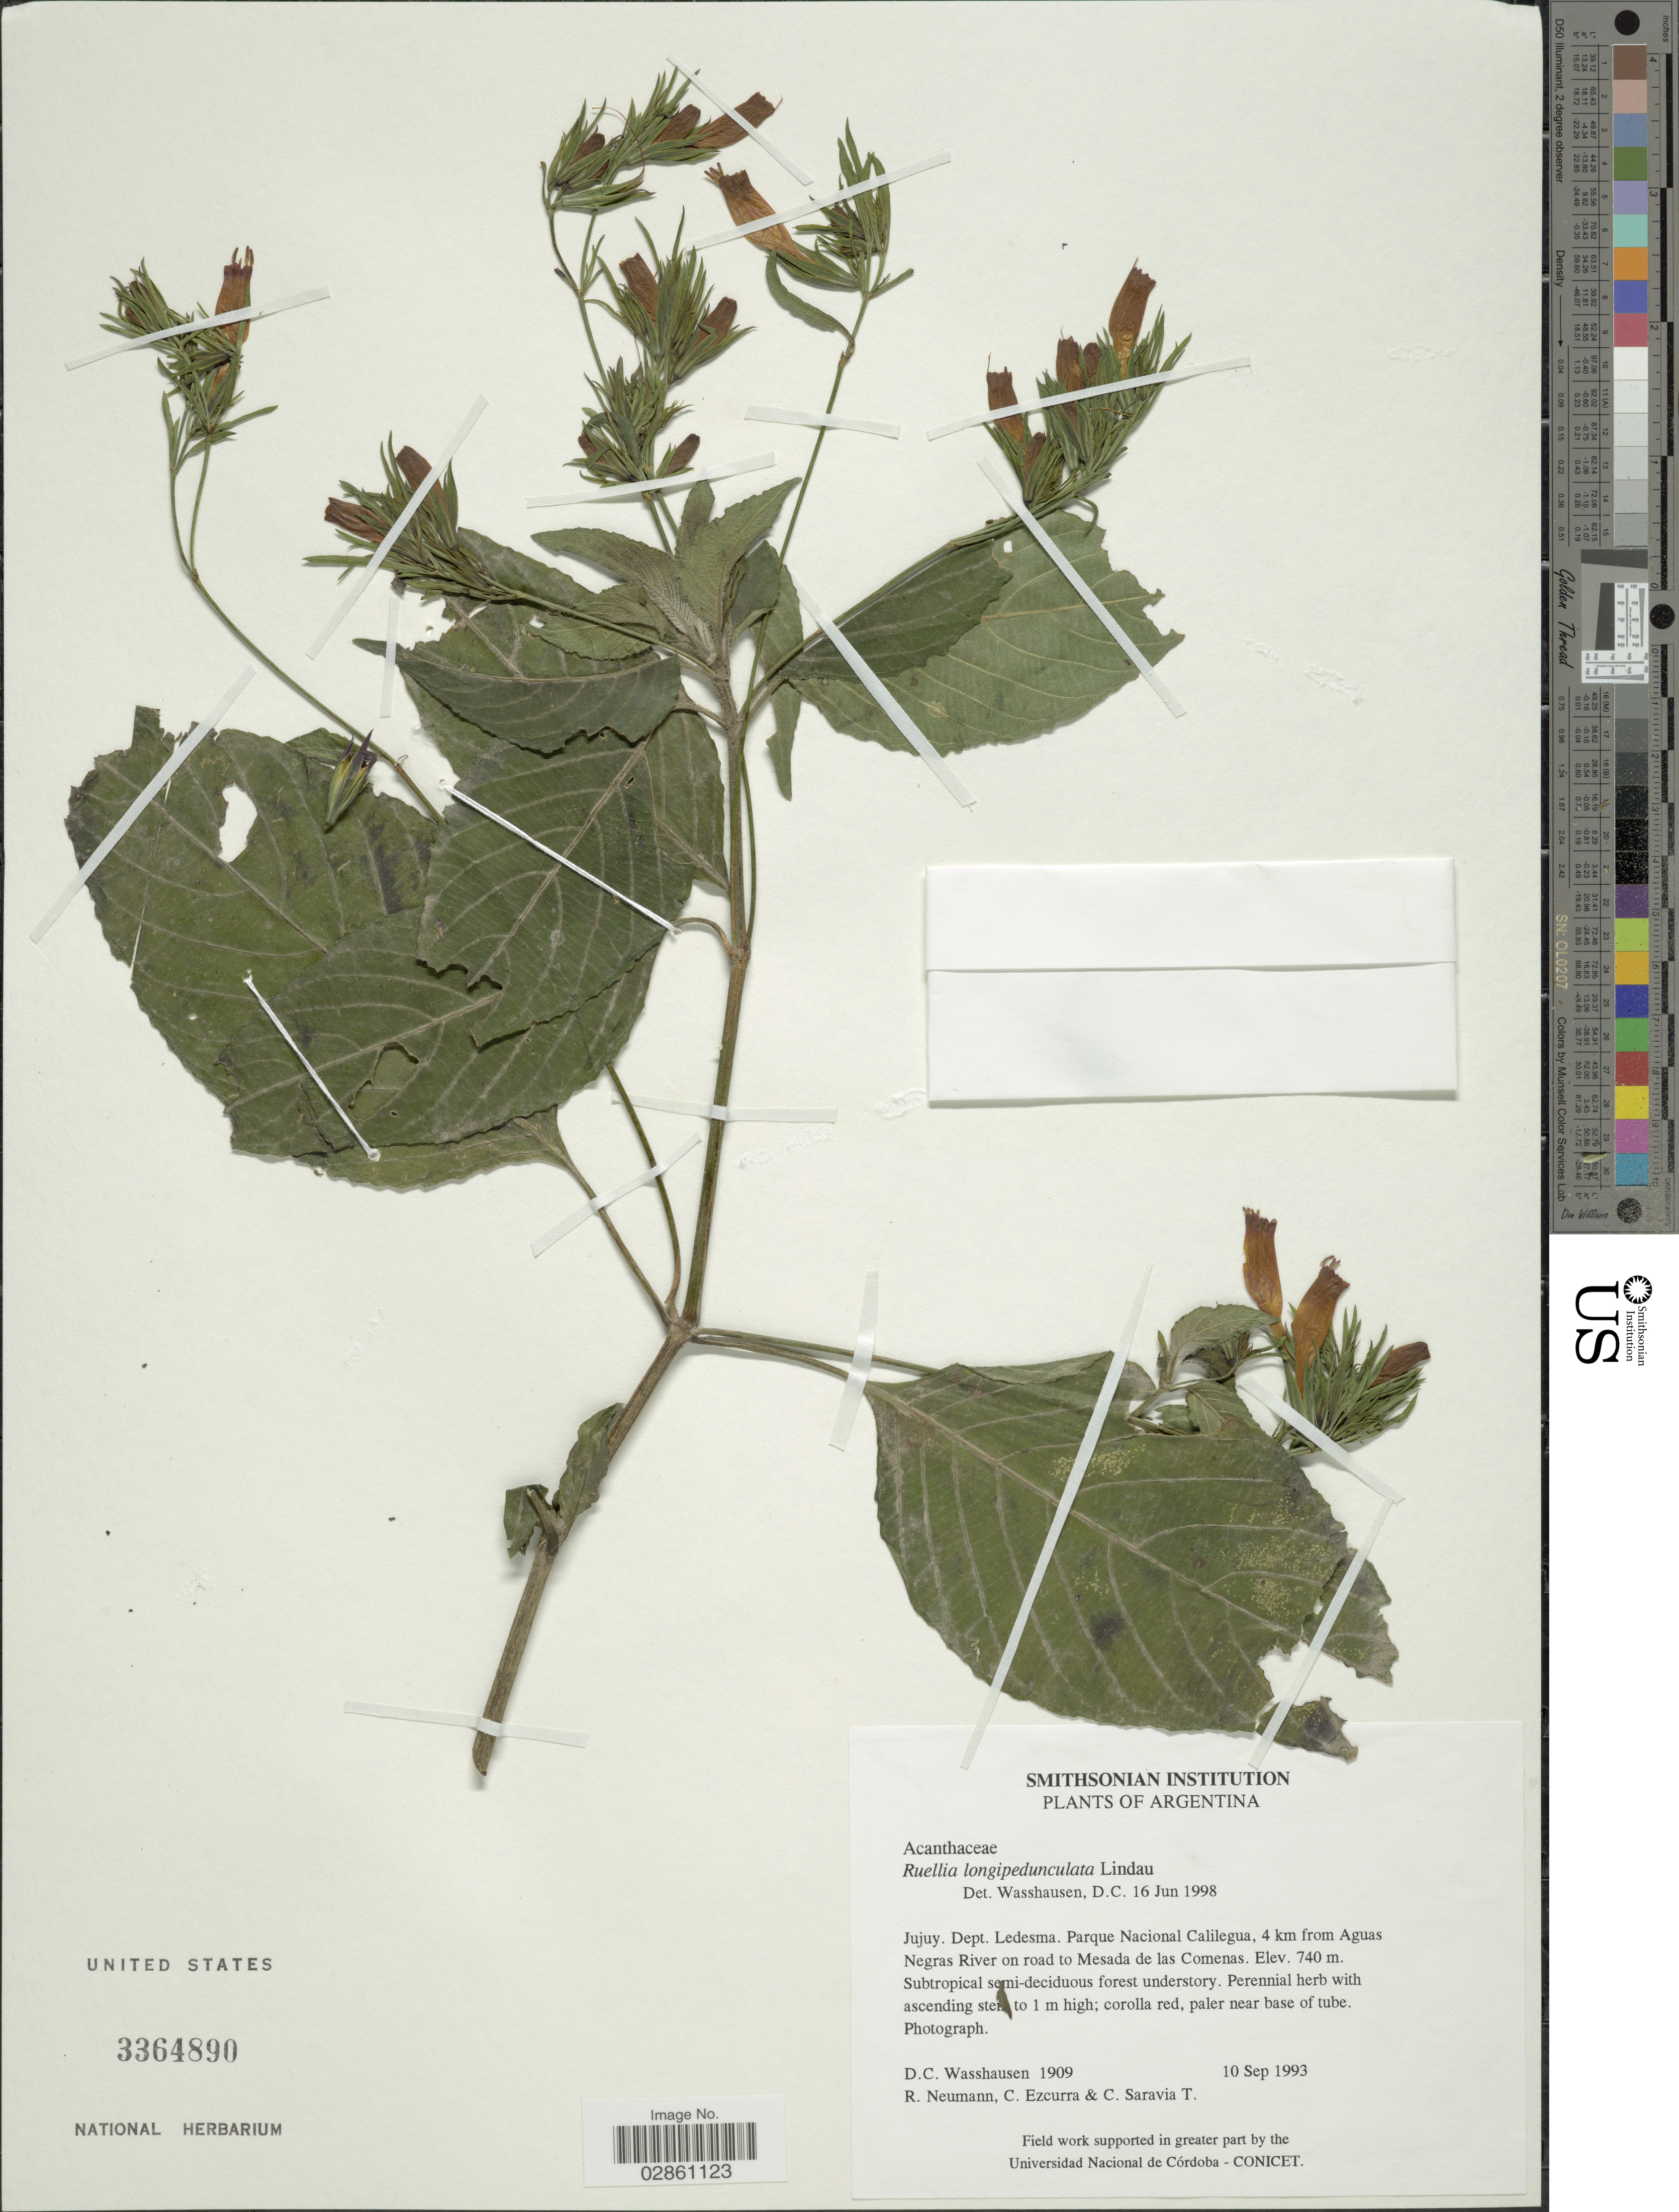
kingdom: Plantae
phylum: Tracheophyta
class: Magnoliopsida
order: Lamiales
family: Acanthaceae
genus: Ruellia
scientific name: Ruellia longipedunculata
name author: Lindau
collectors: D. C. Wasshausen, R. Neumann, E. Ezcurra & C. Saravia T.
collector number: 1909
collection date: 1993-09-10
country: Argentina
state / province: Jujuy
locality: Dept. Ledesma. Parque Nacional Calilegua, 4 km from Aguas Negras River on road to Mesada de las Comenas.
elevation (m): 740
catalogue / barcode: US 3364890